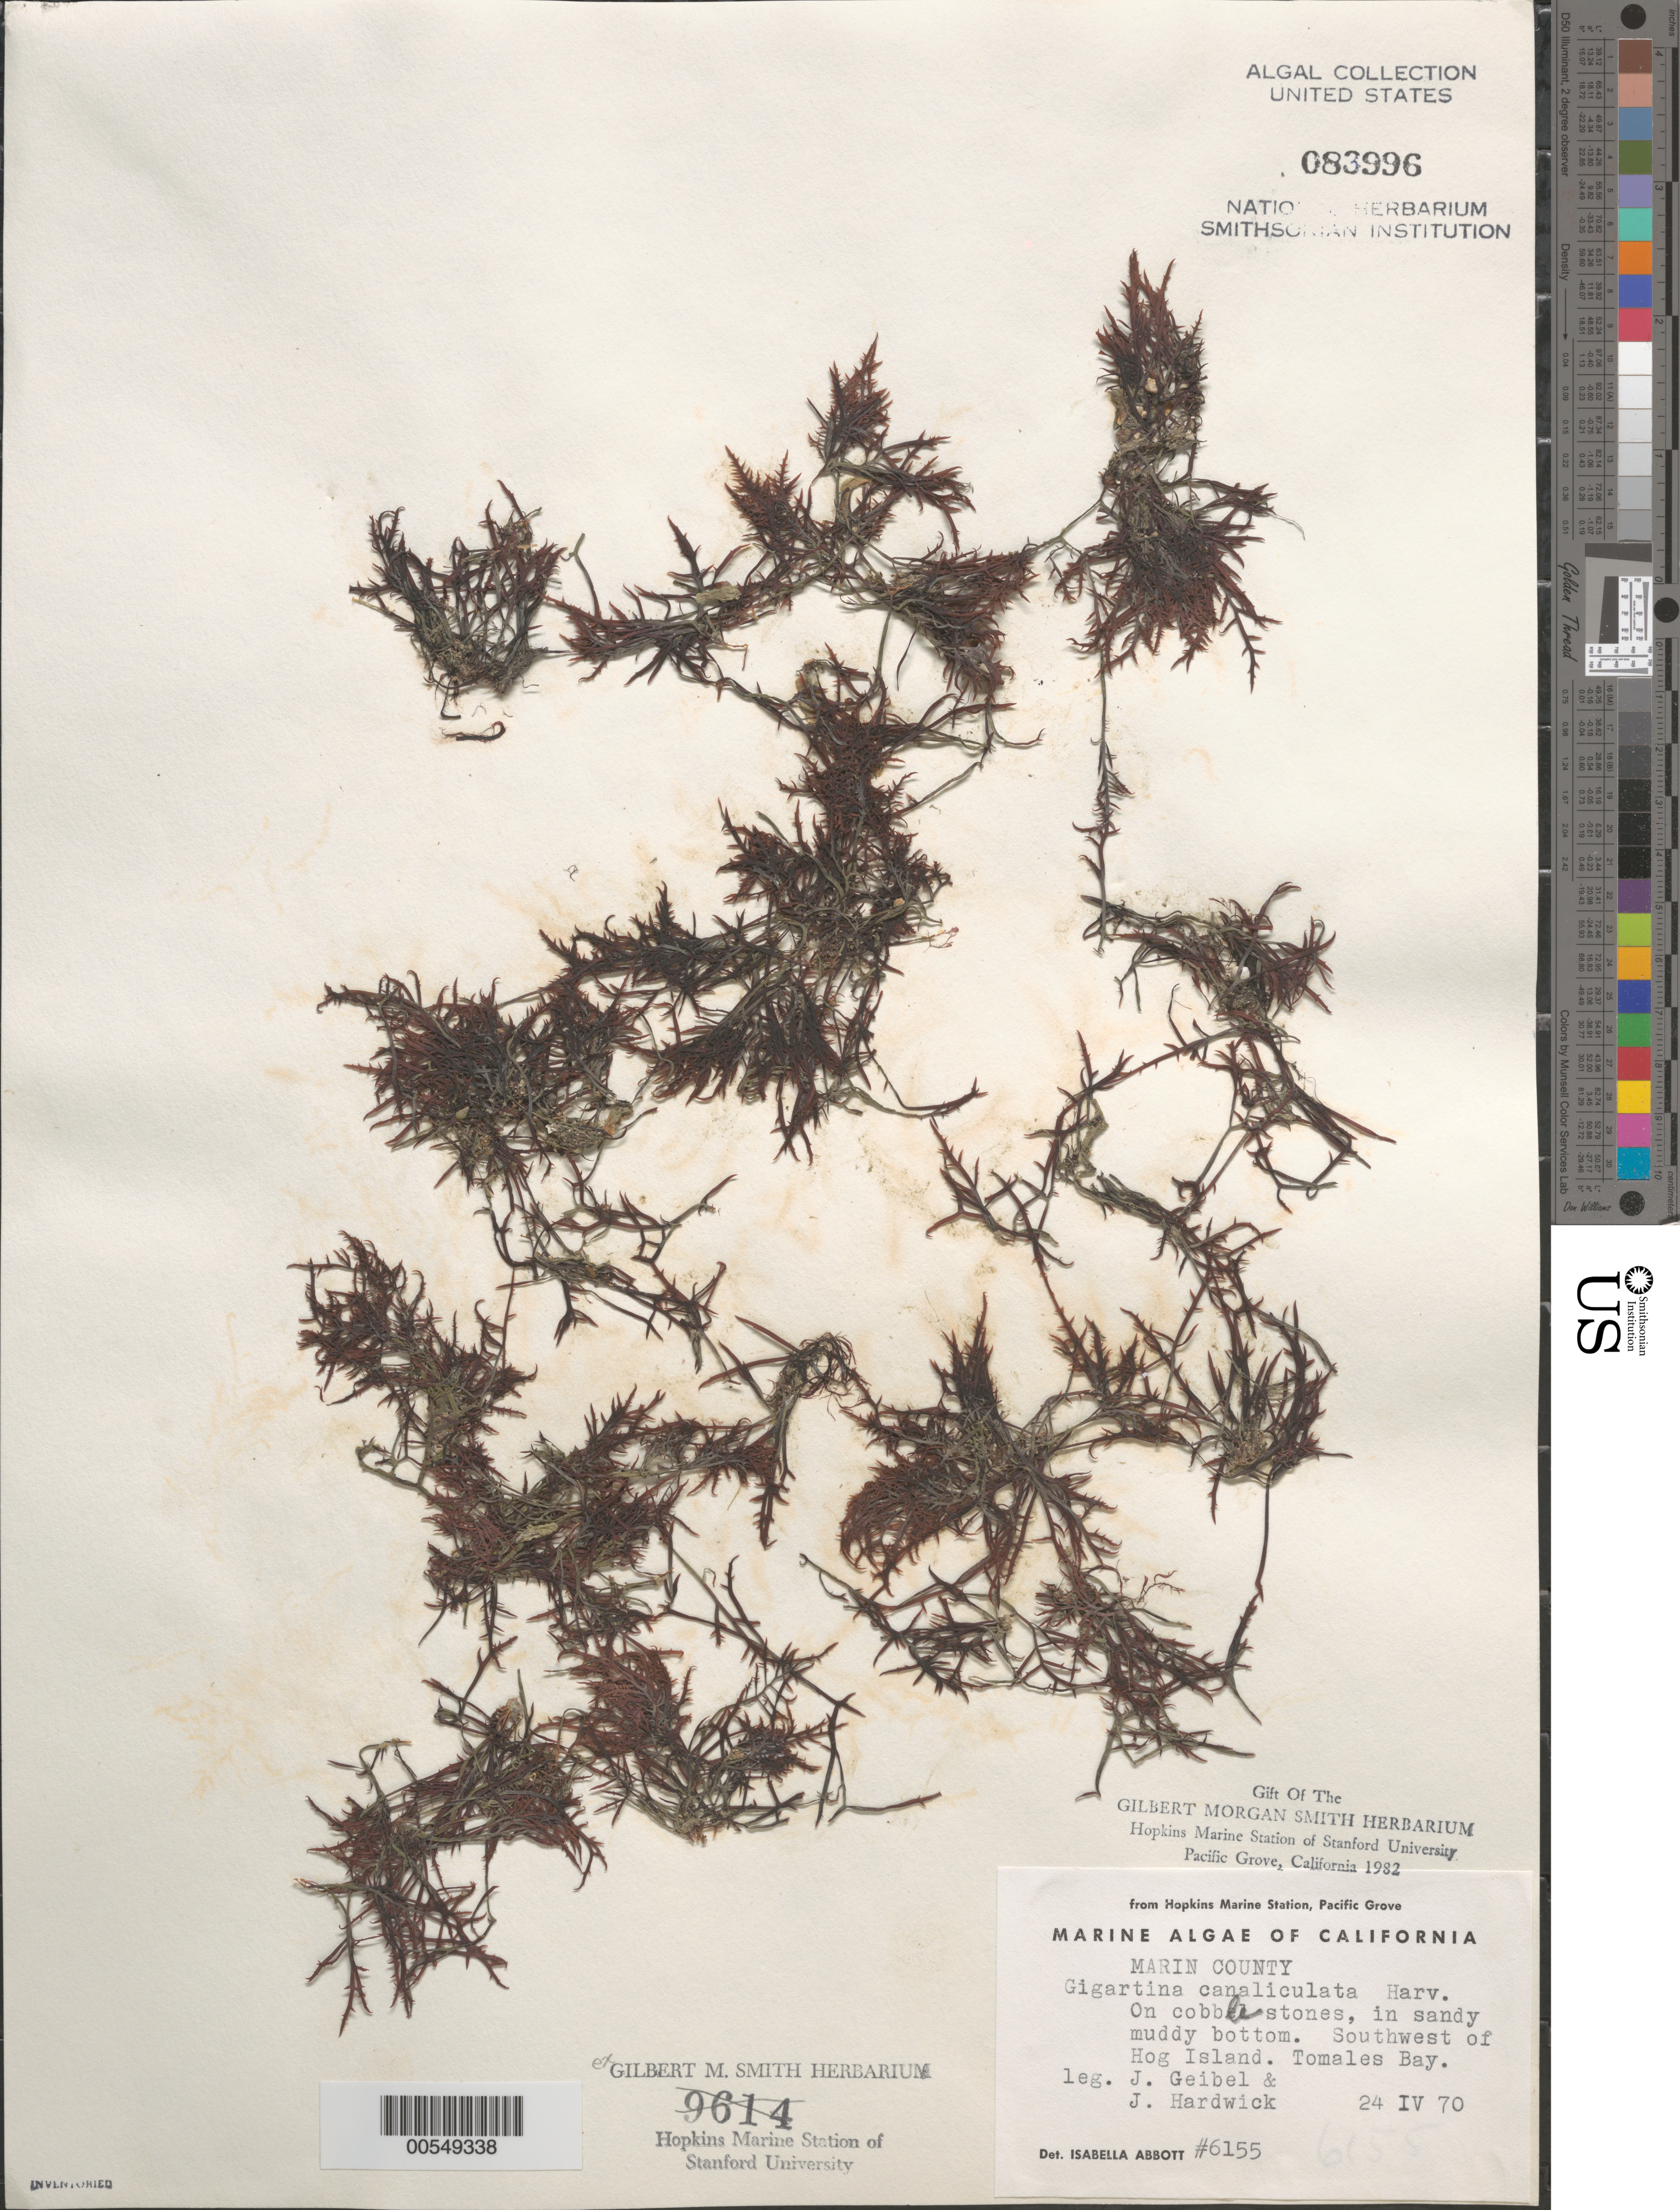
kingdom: Plantae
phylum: Rhodophyta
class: Florideophyceae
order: Gigartinales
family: Gigartinaceae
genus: Chondracanthus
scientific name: Chondracanthus canaliculatus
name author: (Harv.) Guiry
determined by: Algae name updating Project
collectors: J. Geibel & J. Hardwick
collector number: IAA 6155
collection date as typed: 24 Apr 1970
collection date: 1970-04-24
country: United States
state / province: California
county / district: Marin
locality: Tomales Bay, southwest of Hog Island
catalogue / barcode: US 83996